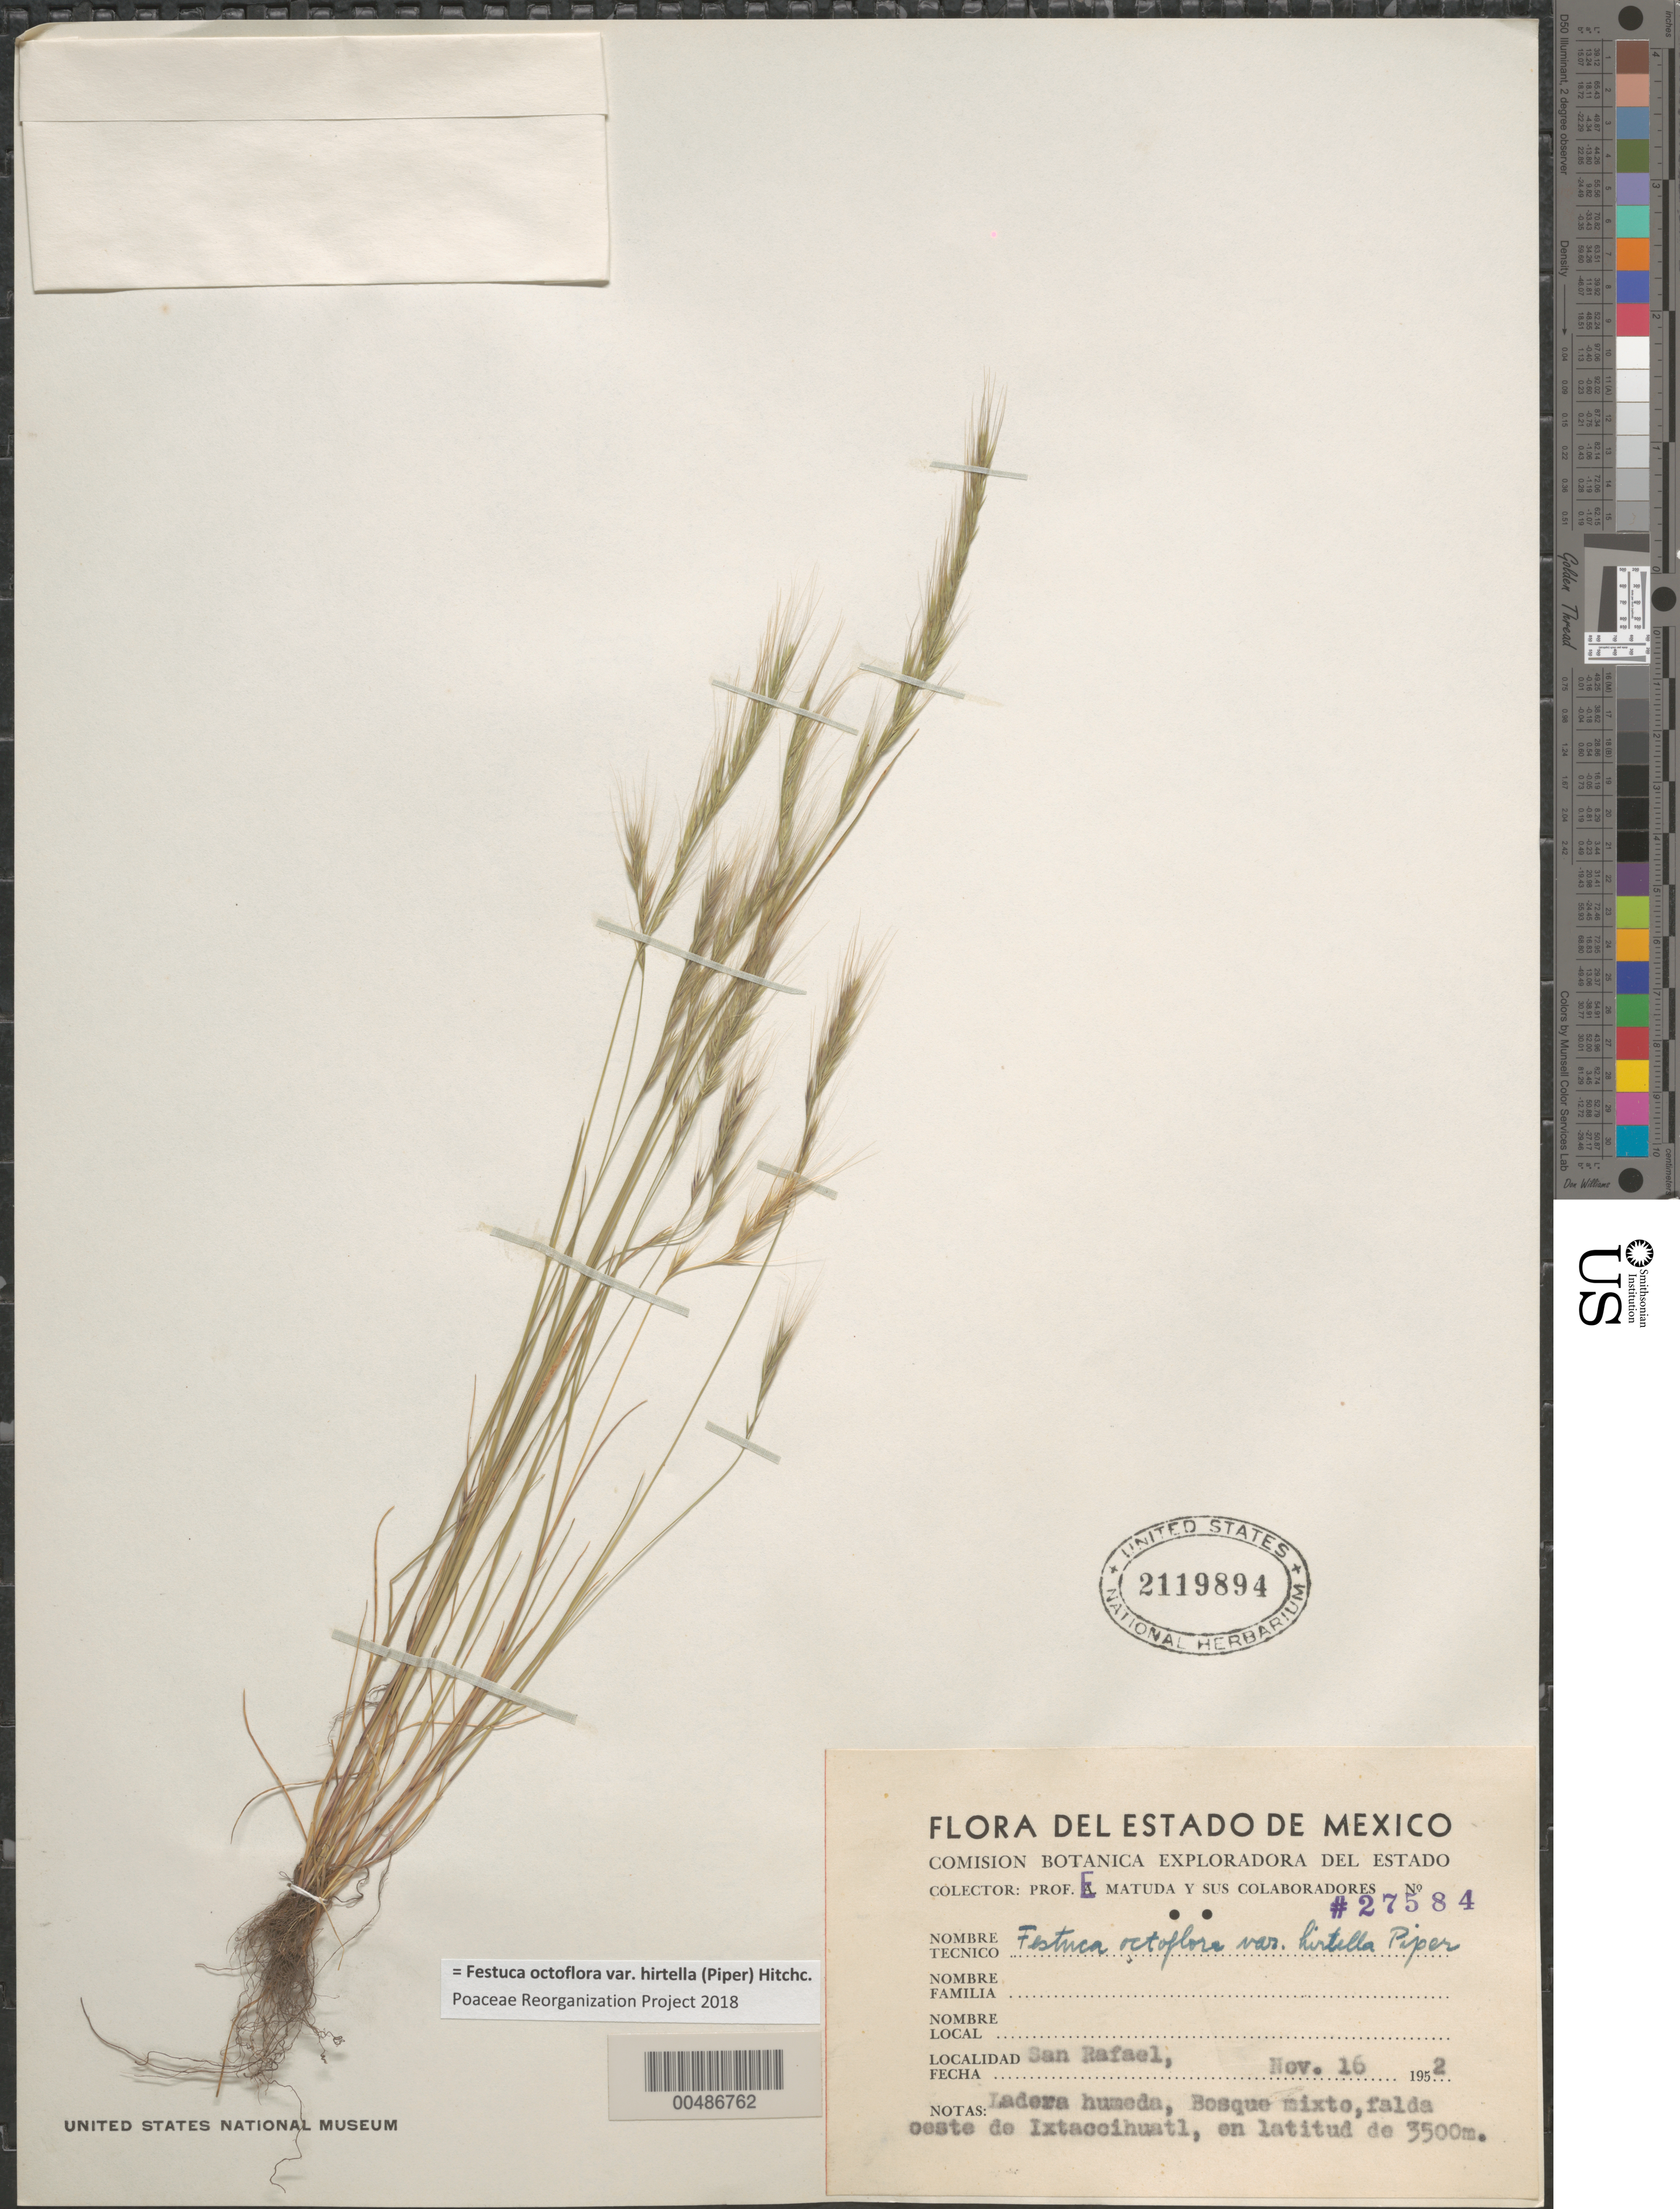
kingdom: Plantae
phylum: Tracheophyta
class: Liliopsida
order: Poales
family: Poaceae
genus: Festuca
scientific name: Festuca octoflora var. hirtella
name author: Piper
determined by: Poaceae Reorganization Project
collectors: E. Matuda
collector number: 27584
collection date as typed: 16 Nov 1952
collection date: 1952-11-16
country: Mexico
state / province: México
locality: San Rafael, falda oeste de Ixtaccihuatl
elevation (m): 3500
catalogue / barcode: US 2119894